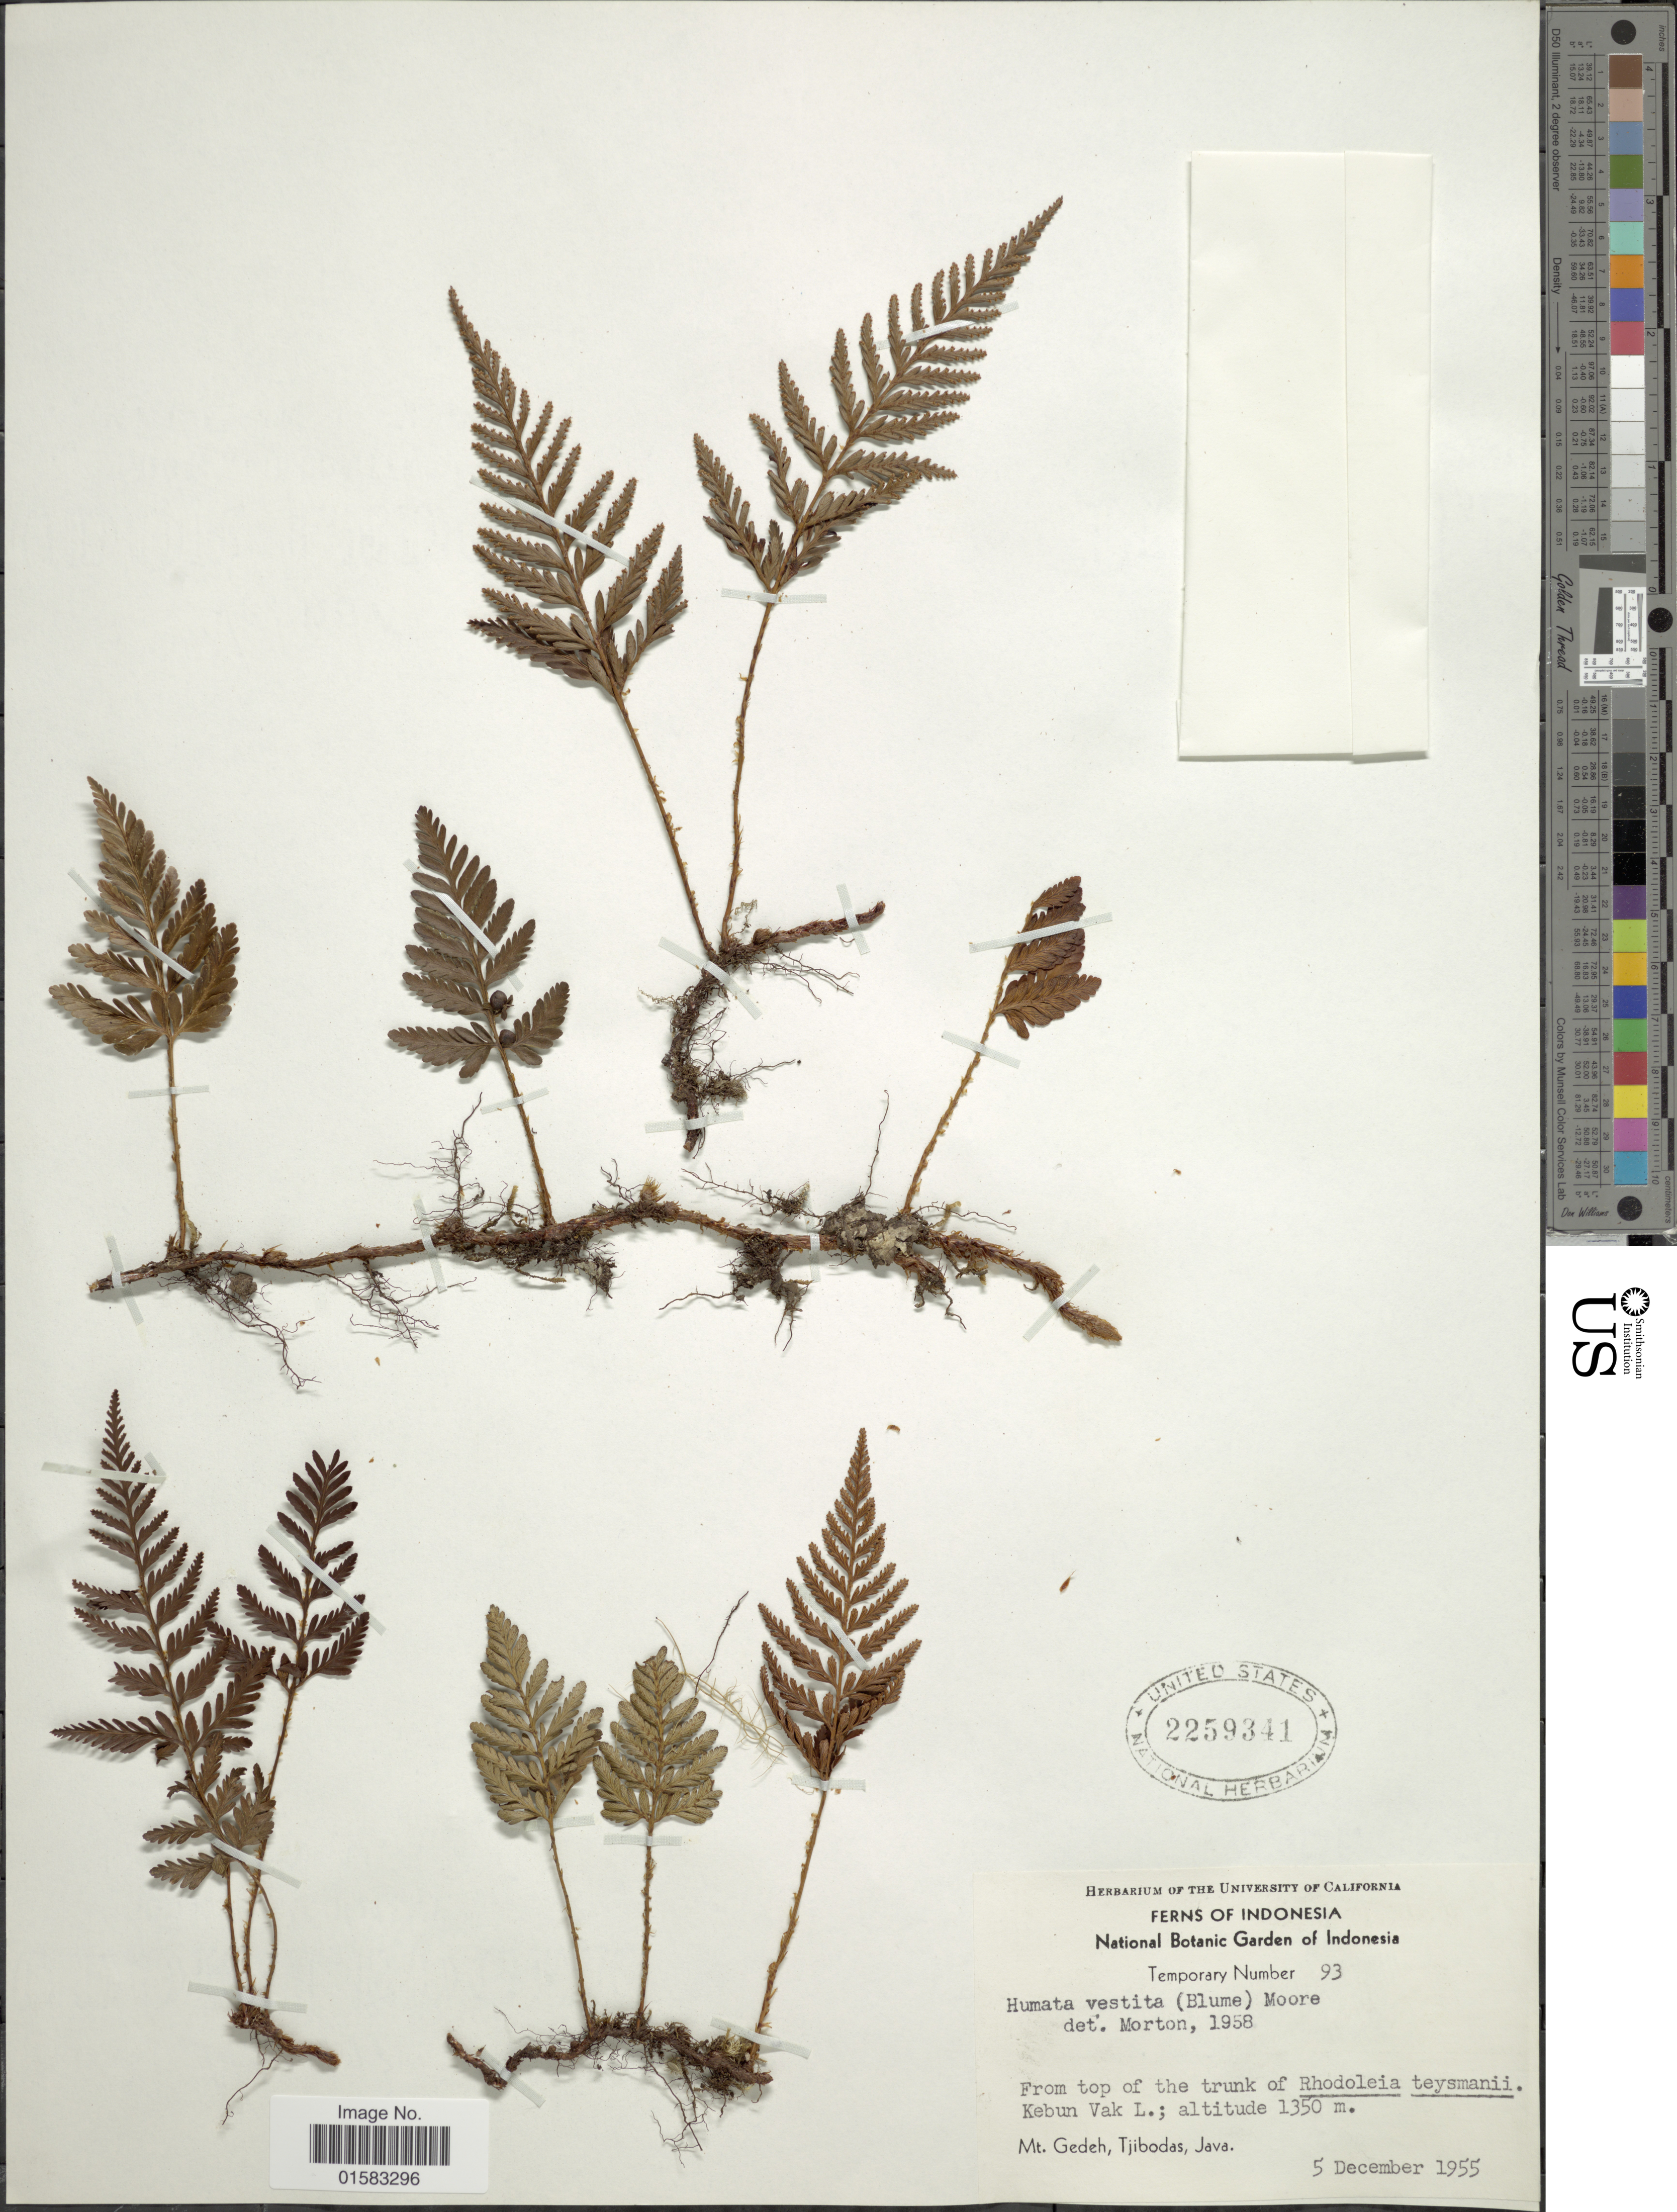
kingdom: Plantae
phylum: Tracheophyta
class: Polypodiopsida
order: Polypodiales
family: Davalliaceae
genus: Davallia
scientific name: Davallia repens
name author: (L. f.) Kuhn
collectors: National Botanic Garden of Indonesia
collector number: Temporary 93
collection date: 1955-12-05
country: Indonesia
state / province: Java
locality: Mt. Gedeh, Tjibodas, Kebun Vak L.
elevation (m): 1350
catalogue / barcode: US 2259341